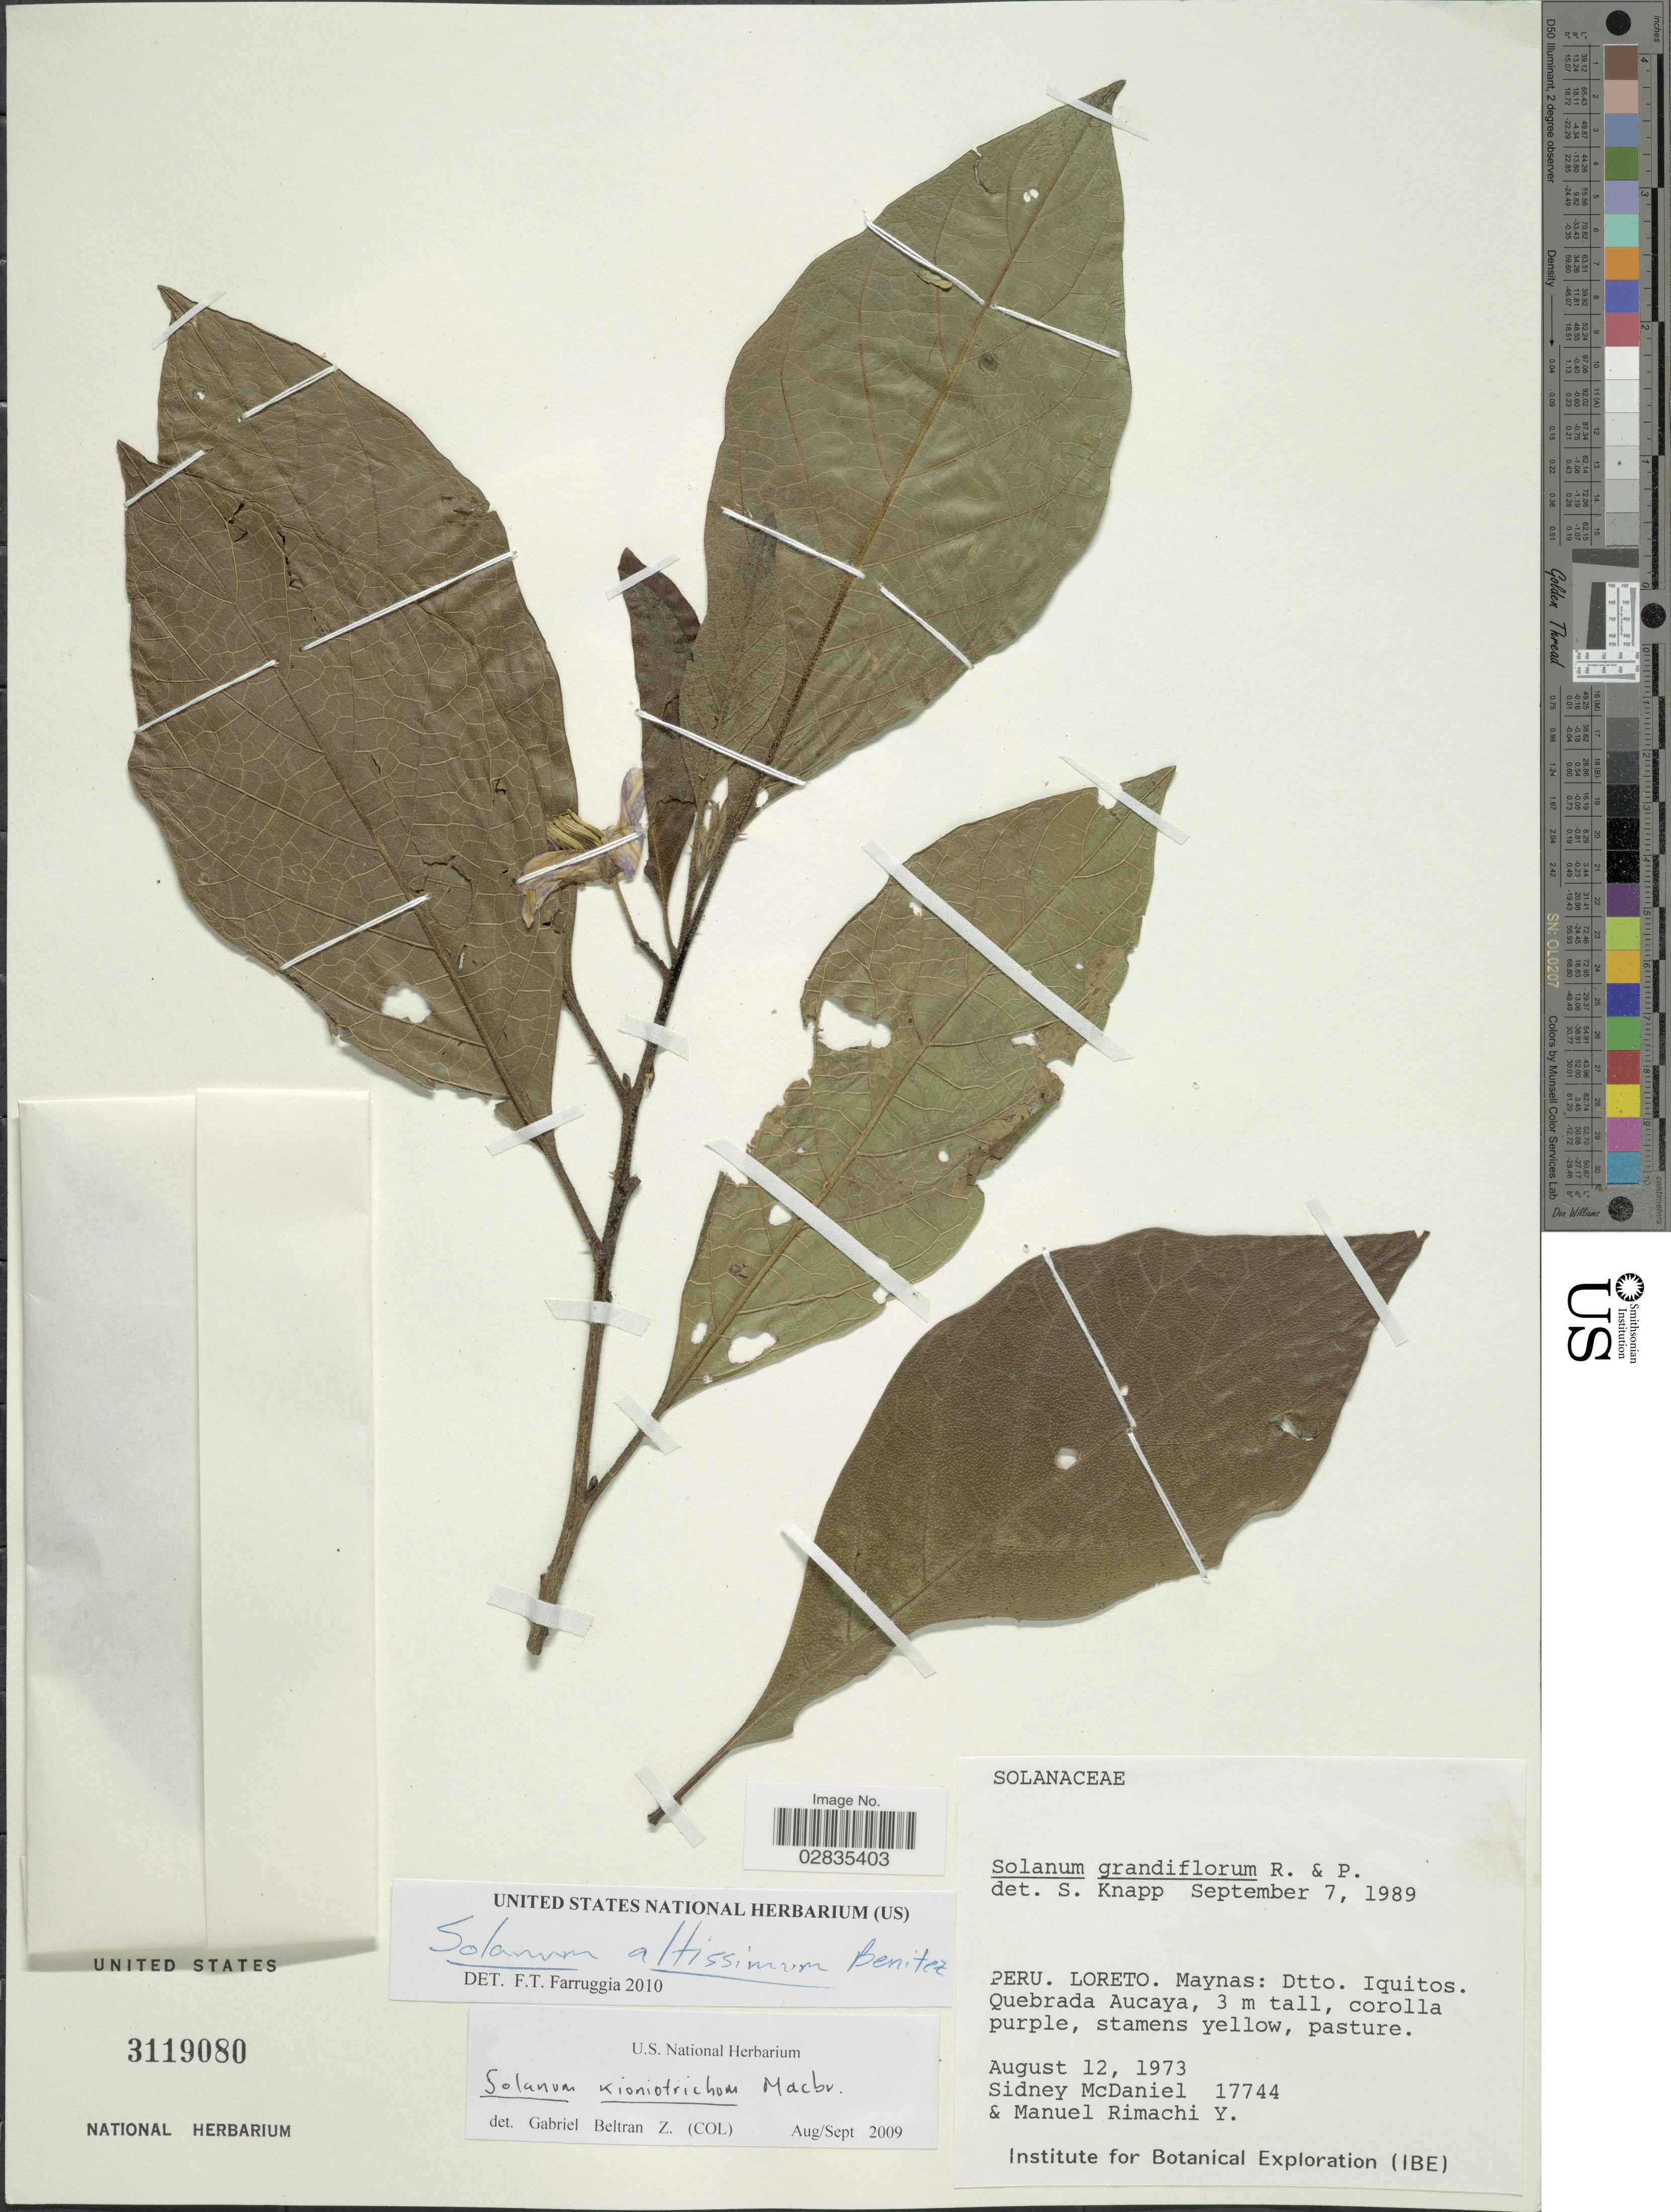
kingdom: Plantae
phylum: Tracheophyta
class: Magnoliopsida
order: Solanales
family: Solanaceae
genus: Solanum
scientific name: Solanum altissimum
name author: Pittier ex Benítez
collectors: S. McDaniel & M. Rimachi Y.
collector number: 17744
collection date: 1973-08-12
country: Peru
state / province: Loreto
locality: Maynas: Dtto. Iquitos. Quebrada Aucaya.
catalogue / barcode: US 3119080